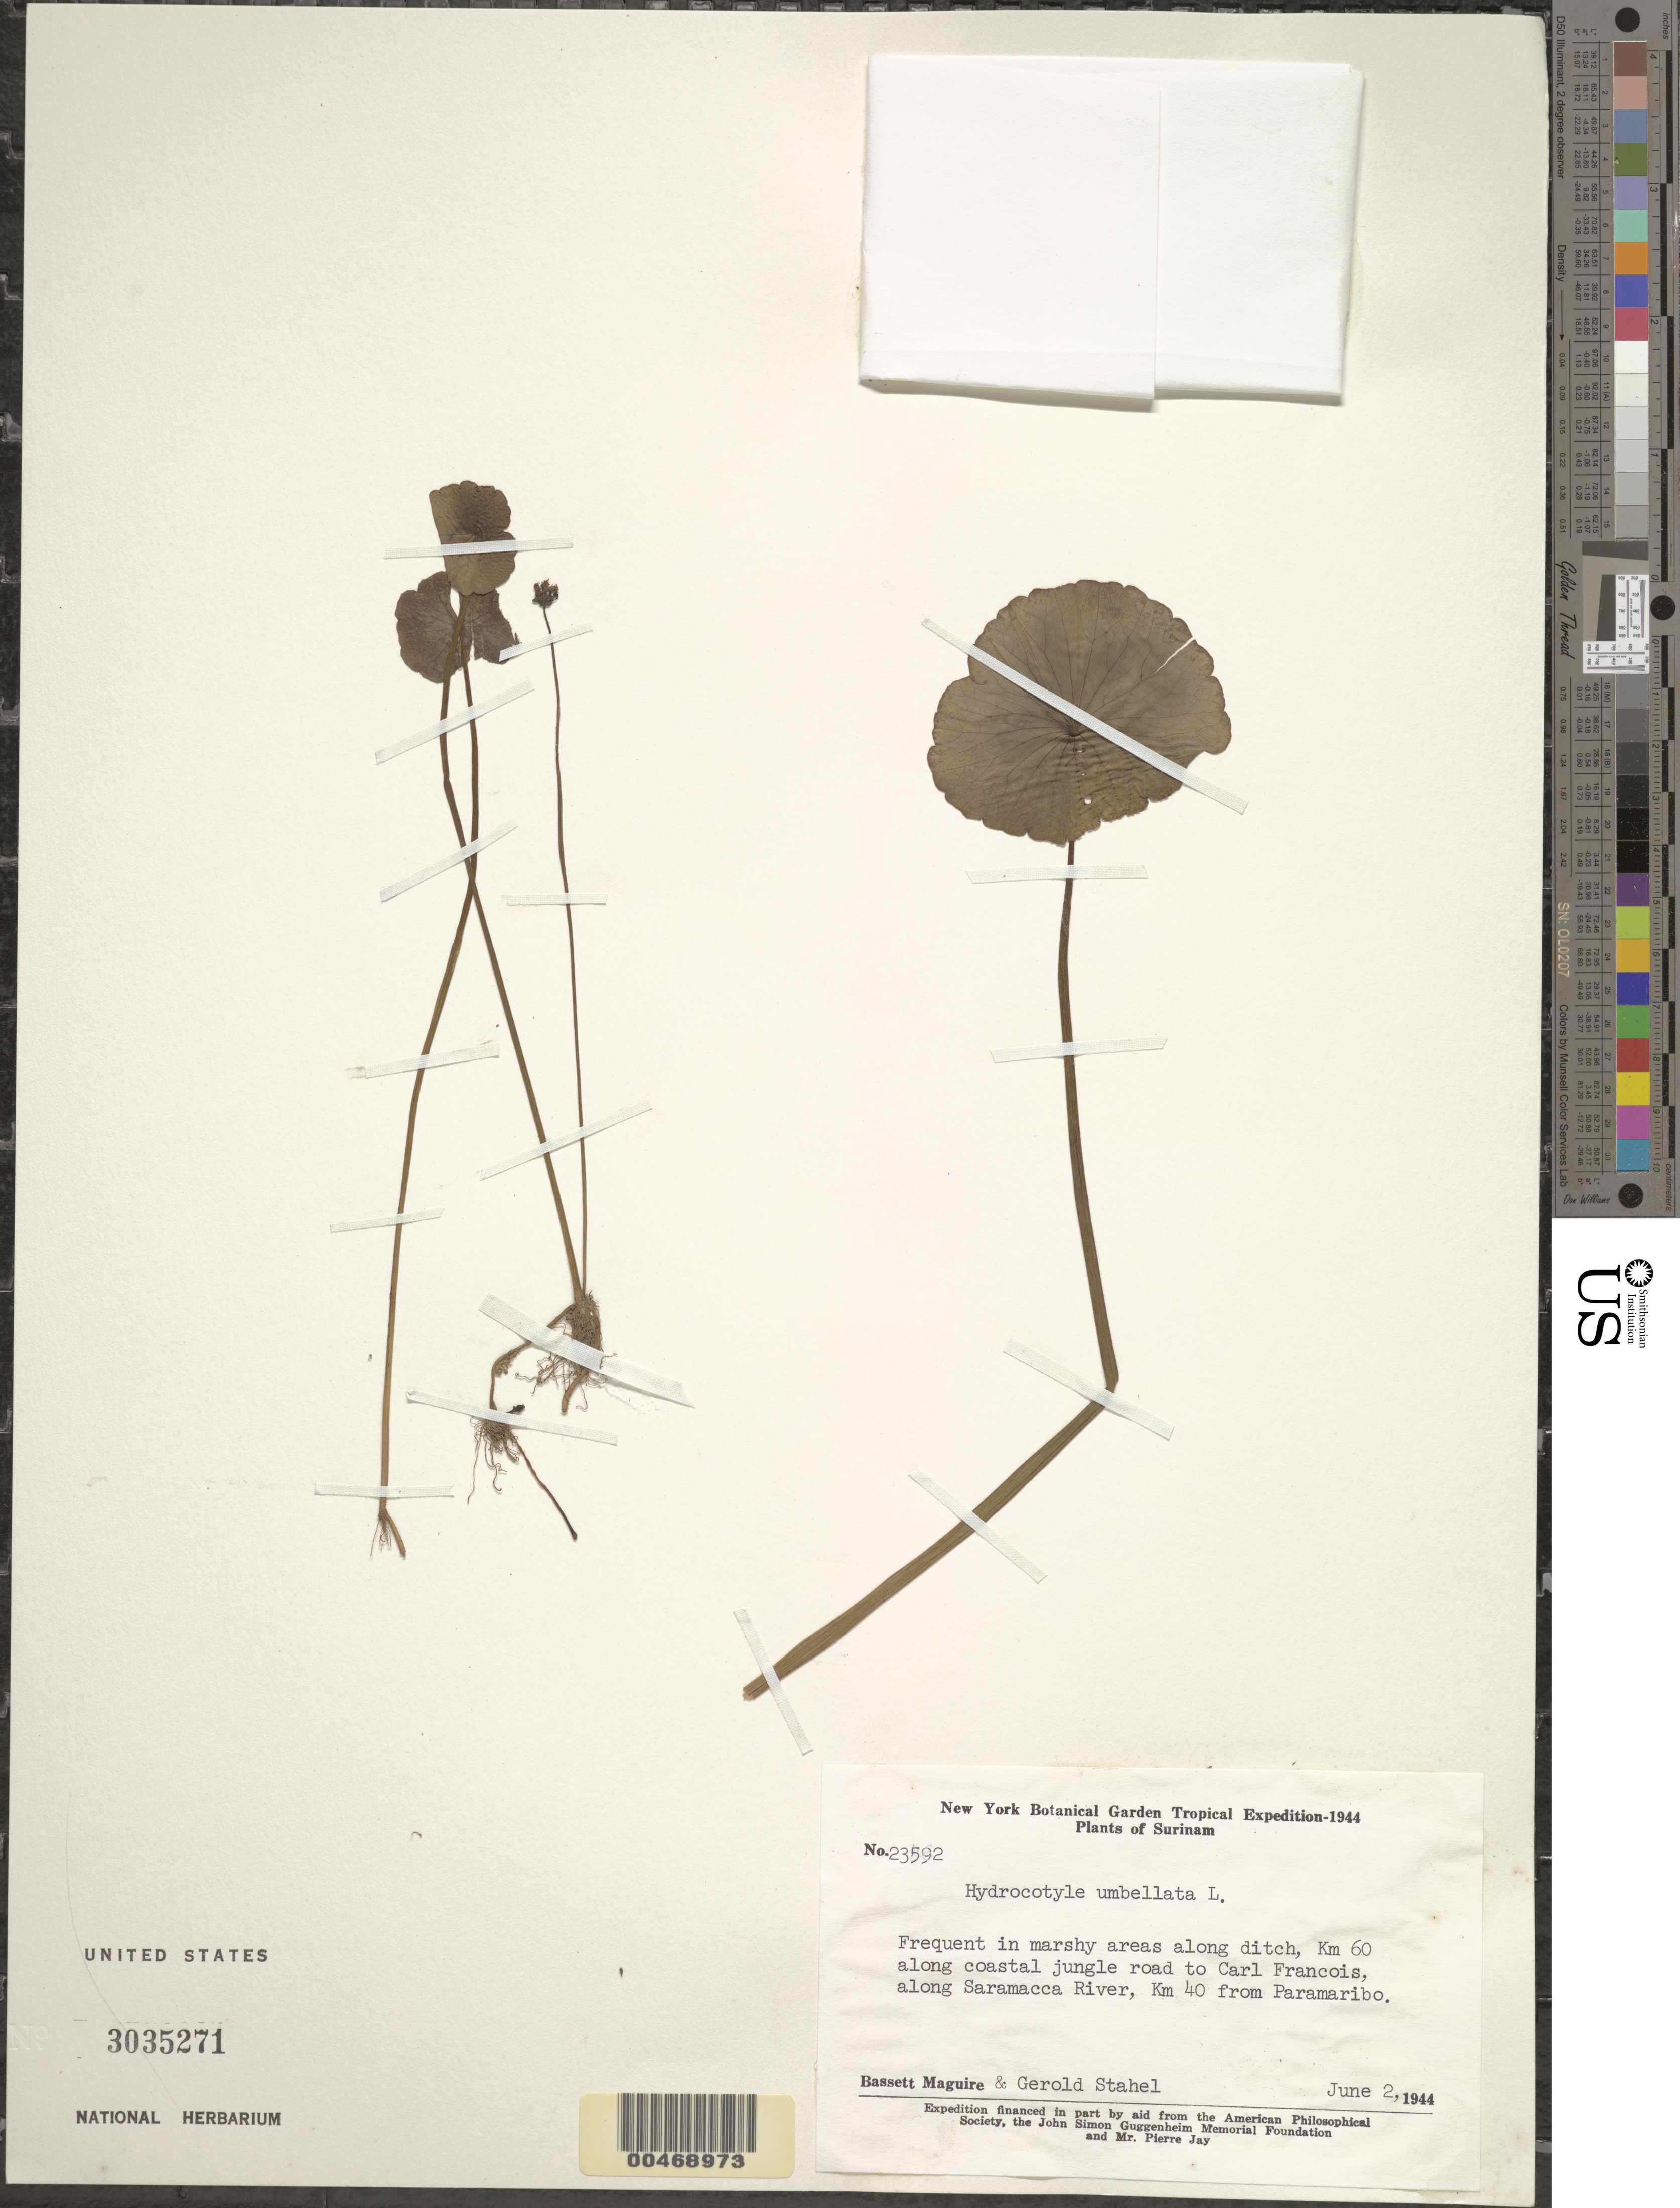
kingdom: Plantae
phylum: Tracheophyta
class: Magnoliopsida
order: Apiales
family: Araliaceae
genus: Hydrocotyle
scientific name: Hydrocotyle umbellata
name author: L.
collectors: B. Maguire & G. Stahel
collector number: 23592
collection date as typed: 2-Jun-44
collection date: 1944-06-02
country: Suriname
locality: Paramaribo, km 60, on road to Carl Francois, along Saramacca River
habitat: Marshy areas along ditch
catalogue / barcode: US 3035271